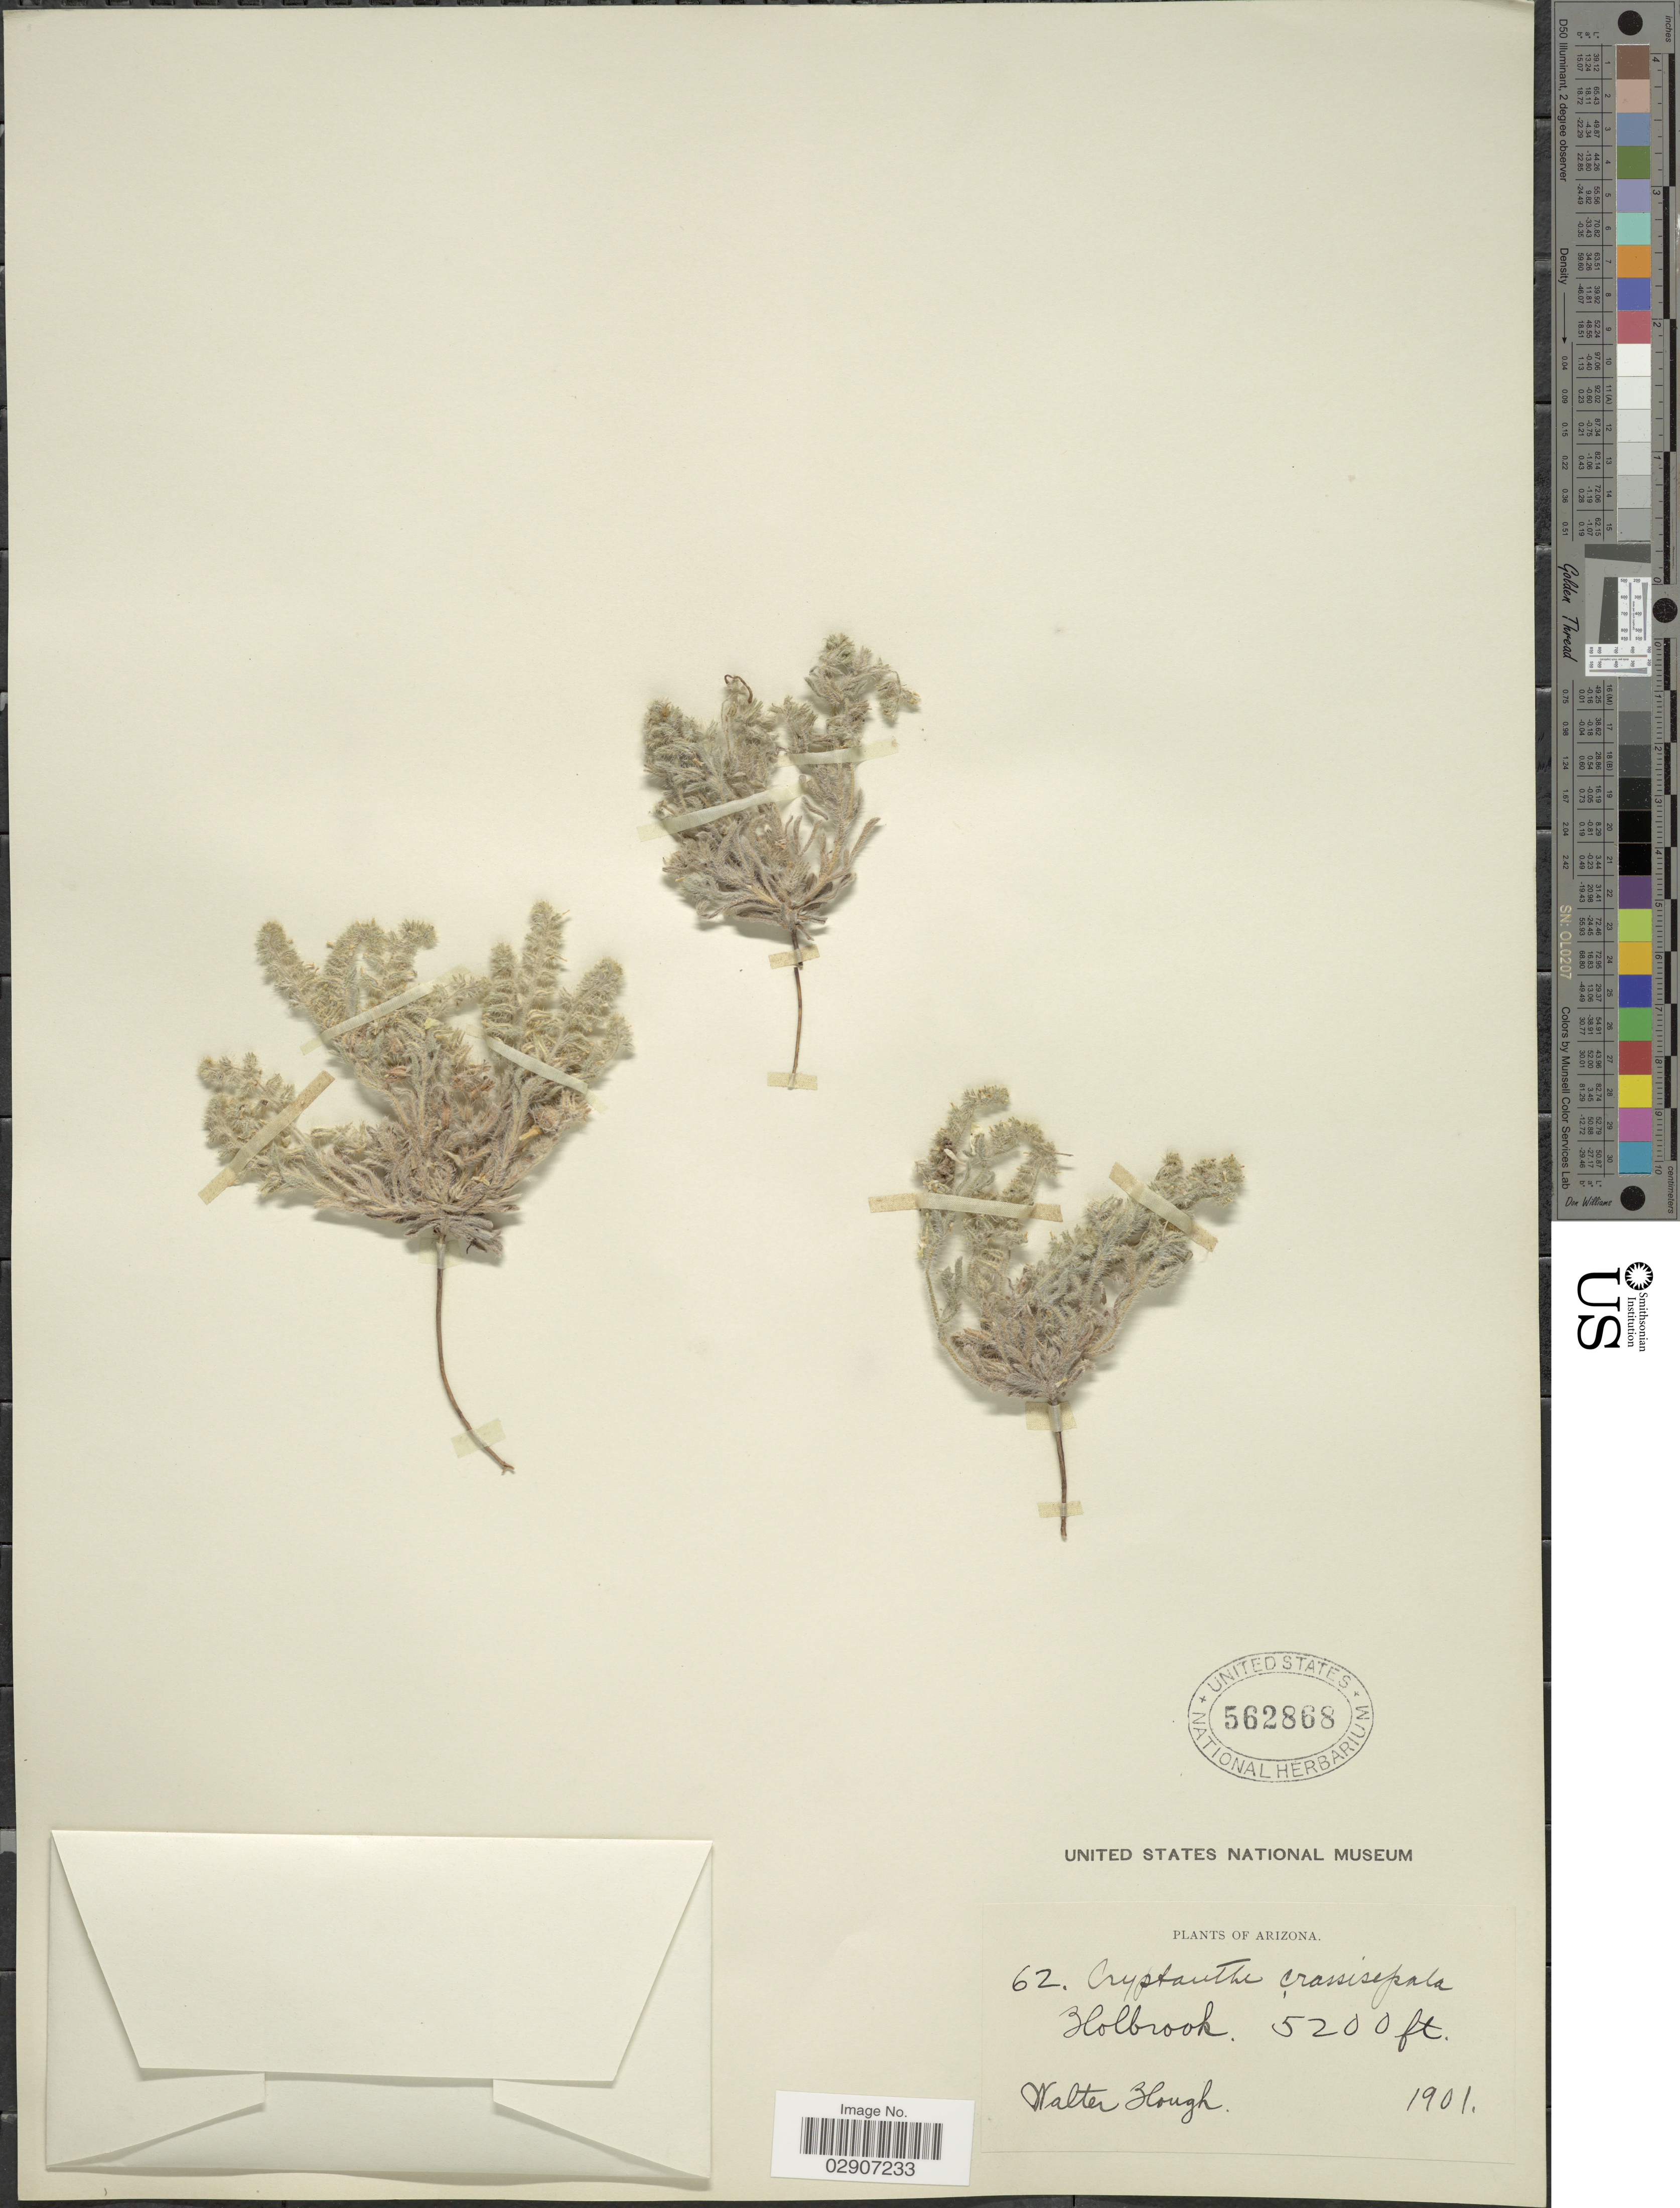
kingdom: Plantae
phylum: Tracheophyta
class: Magnoliopsida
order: Boraginales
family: Boraginaceae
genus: Cryptantha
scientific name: Cryptantha crassisepala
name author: (Torr. & A. Gray) Greene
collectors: W. Hough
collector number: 62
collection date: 1901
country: United States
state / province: Arizona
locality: Holbrook.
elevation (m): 1585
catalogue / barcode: US 562868